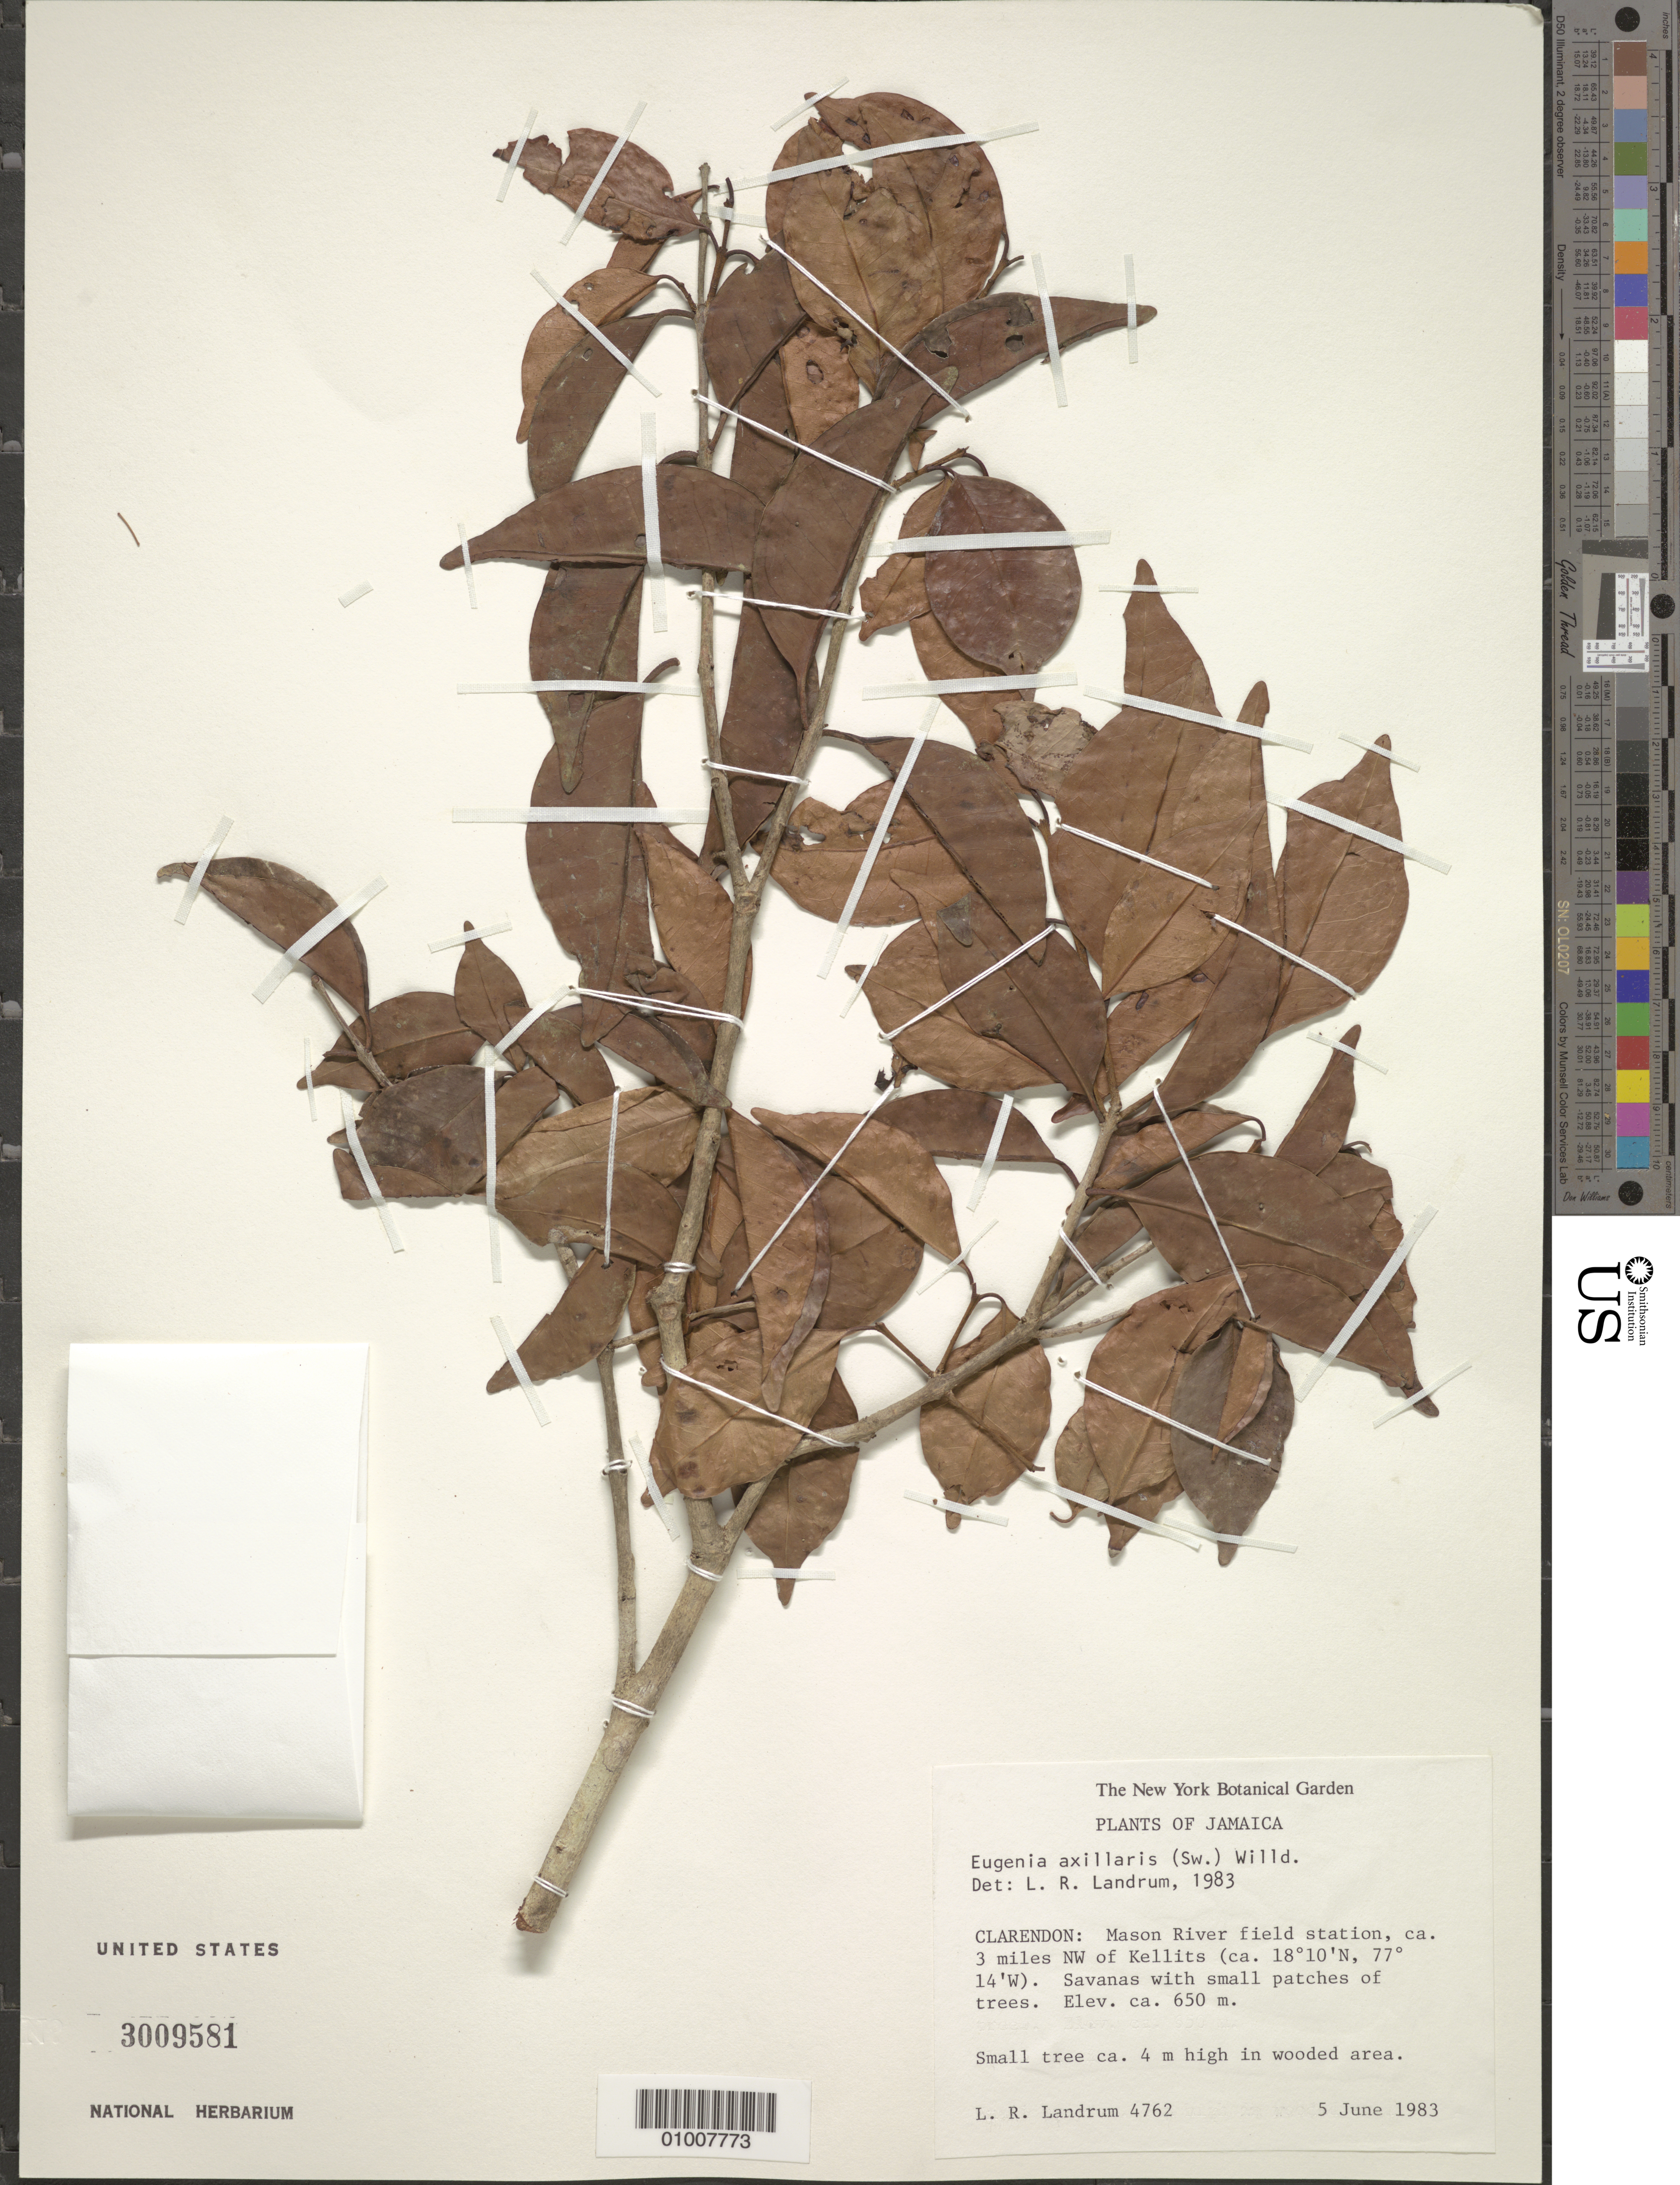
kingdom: Plantae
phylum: Tracheophyta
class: Magnoliopsida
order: Myrtales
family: Myrtaceae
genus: Eugenia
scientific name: Eugenia axillaris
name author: (Sw.) Willd.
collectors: L. R. Landrum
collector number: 4762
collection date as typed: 05 Jun 1983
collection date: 1983-06-05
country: Jamaica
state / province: Clarendon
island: Jamaica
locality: Mason River field station, ca. 3 miles NW of Kellits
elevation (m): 650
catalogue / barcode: US 3009581